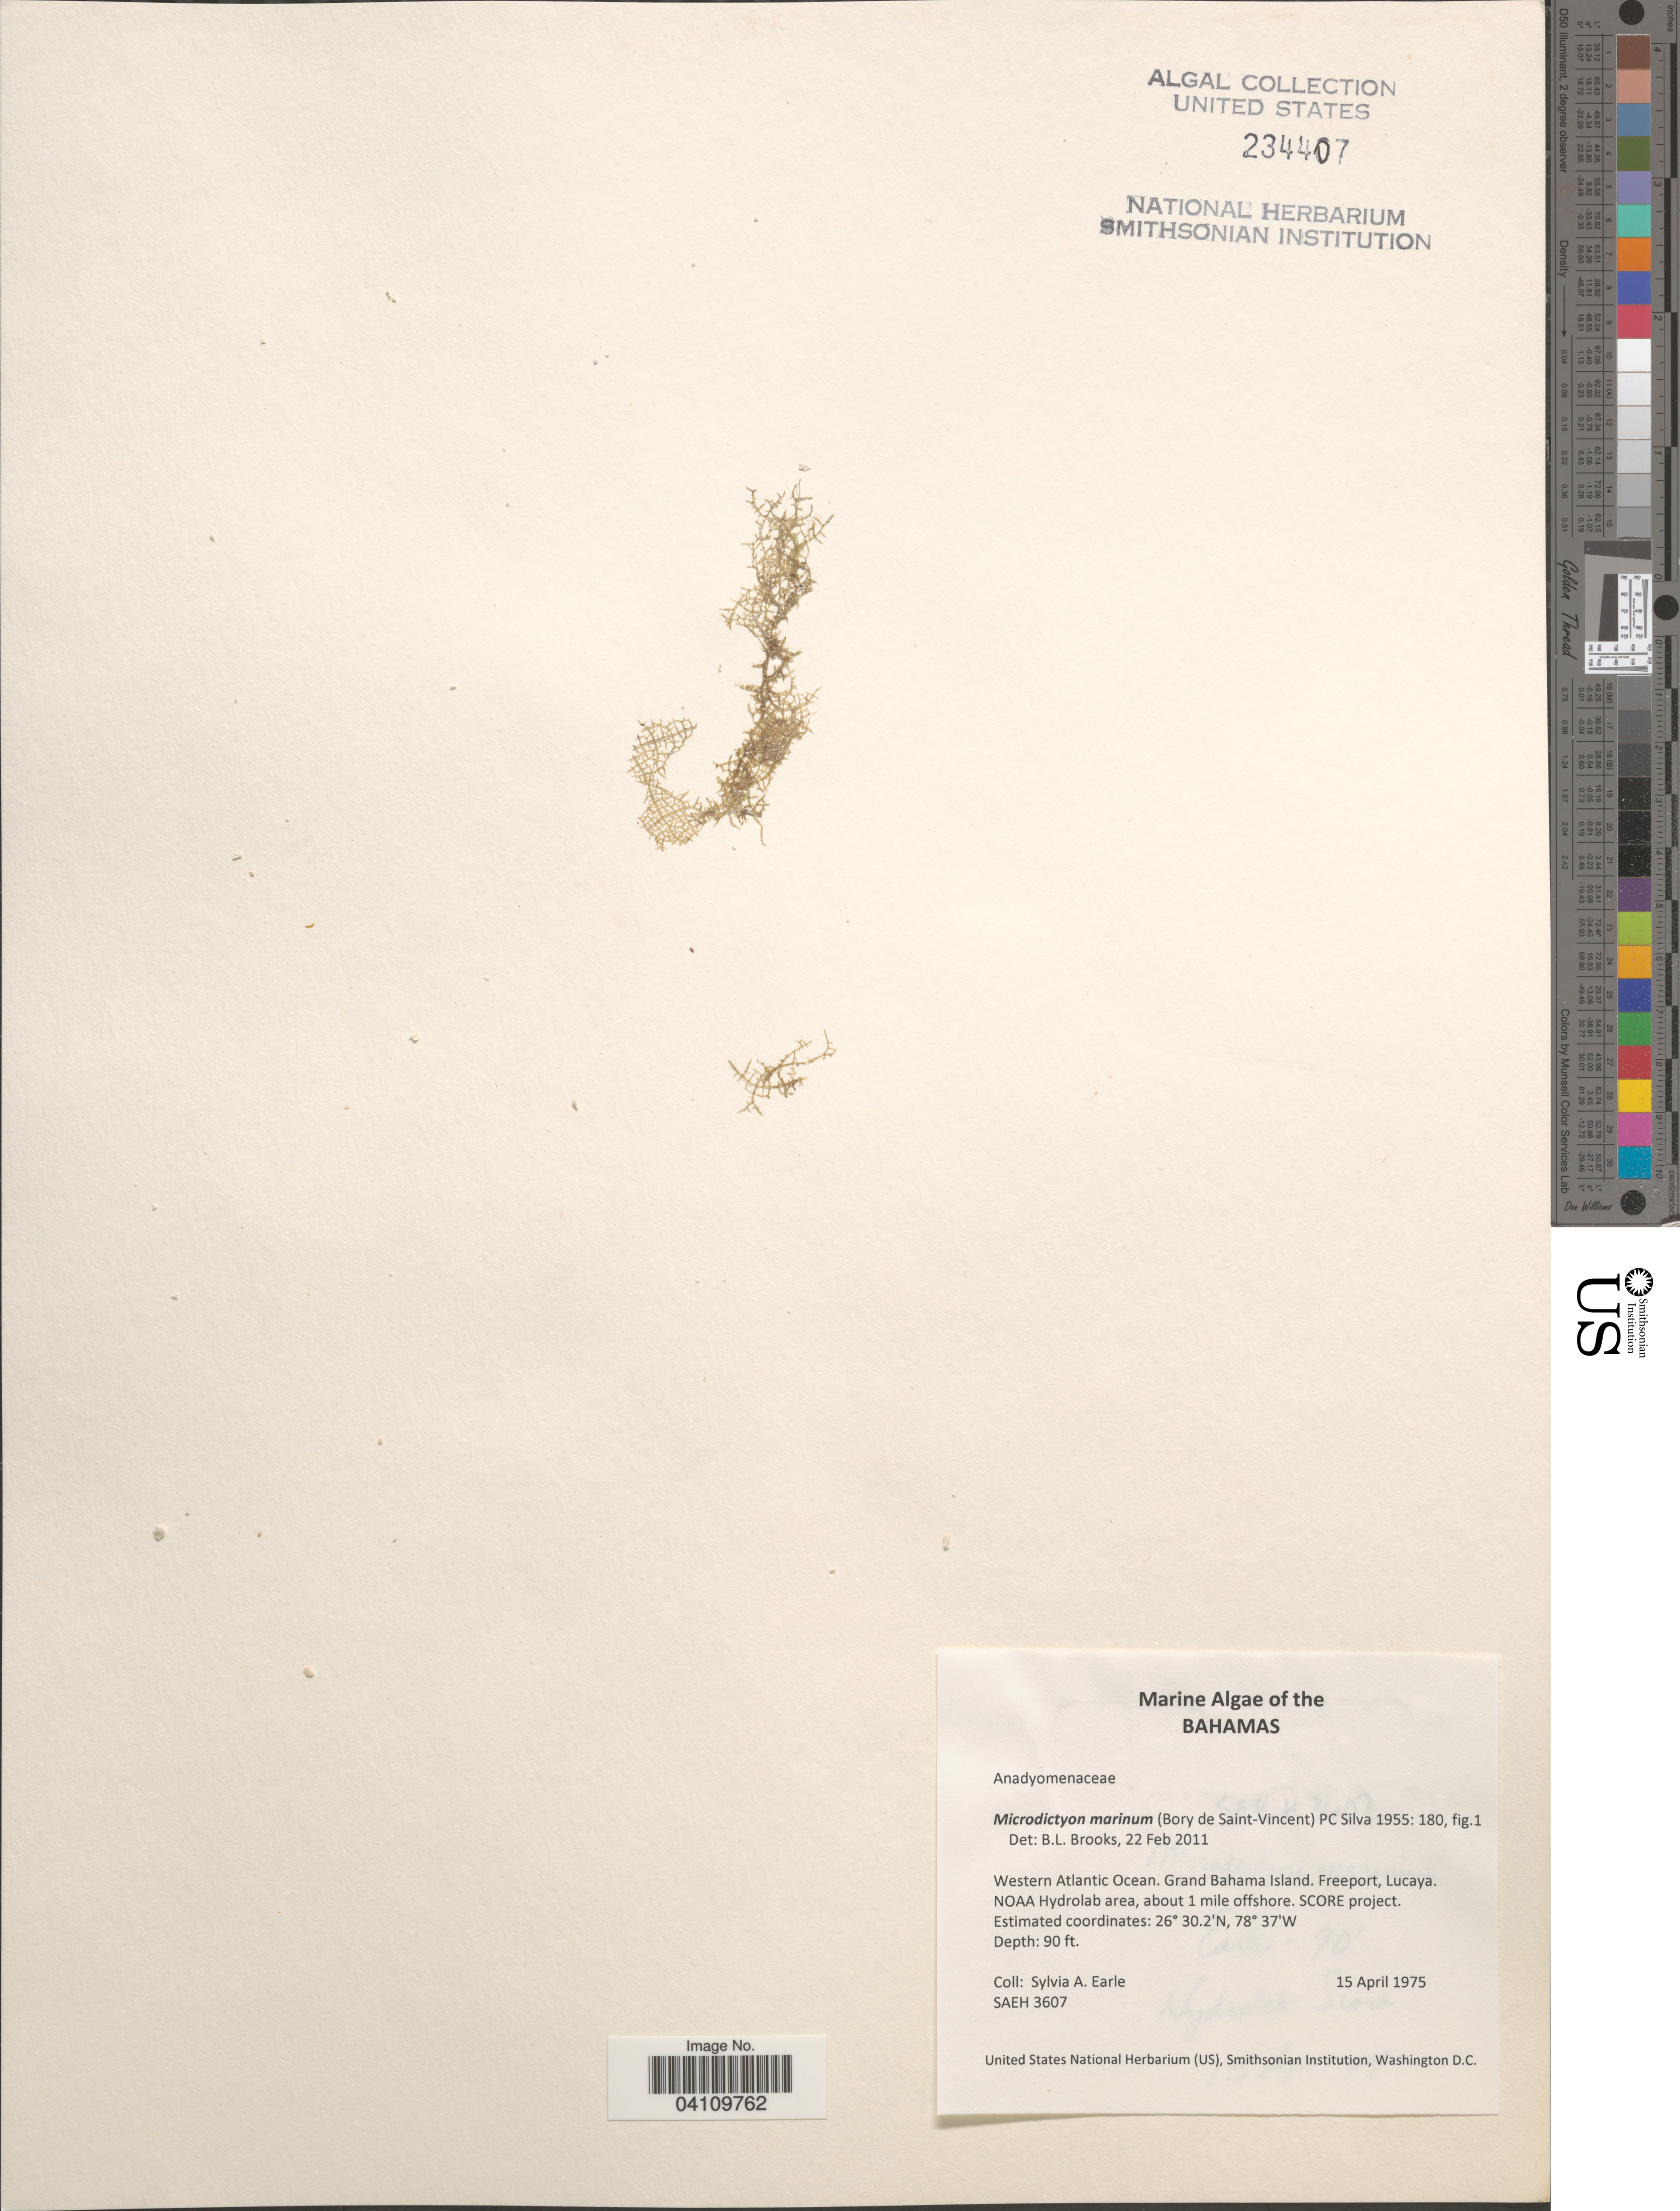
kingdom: Plantae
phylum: Chlorophyta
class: Ulvophyceae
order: Cladophorales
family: Anadyomenaceae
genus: Microdictyon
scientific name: Microdictyon marinum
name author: (Bory) P.C. Silva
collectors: S. A. Earle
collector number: SAEH 3607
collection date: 1975-04-15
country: Bahamas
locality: Western Atlantic Ocean. Grand Bahama Island. Freeport, Lucaya. NOAA Hydrolab area, about 1 mile offshore. SCORE project.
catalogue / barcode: US 234407